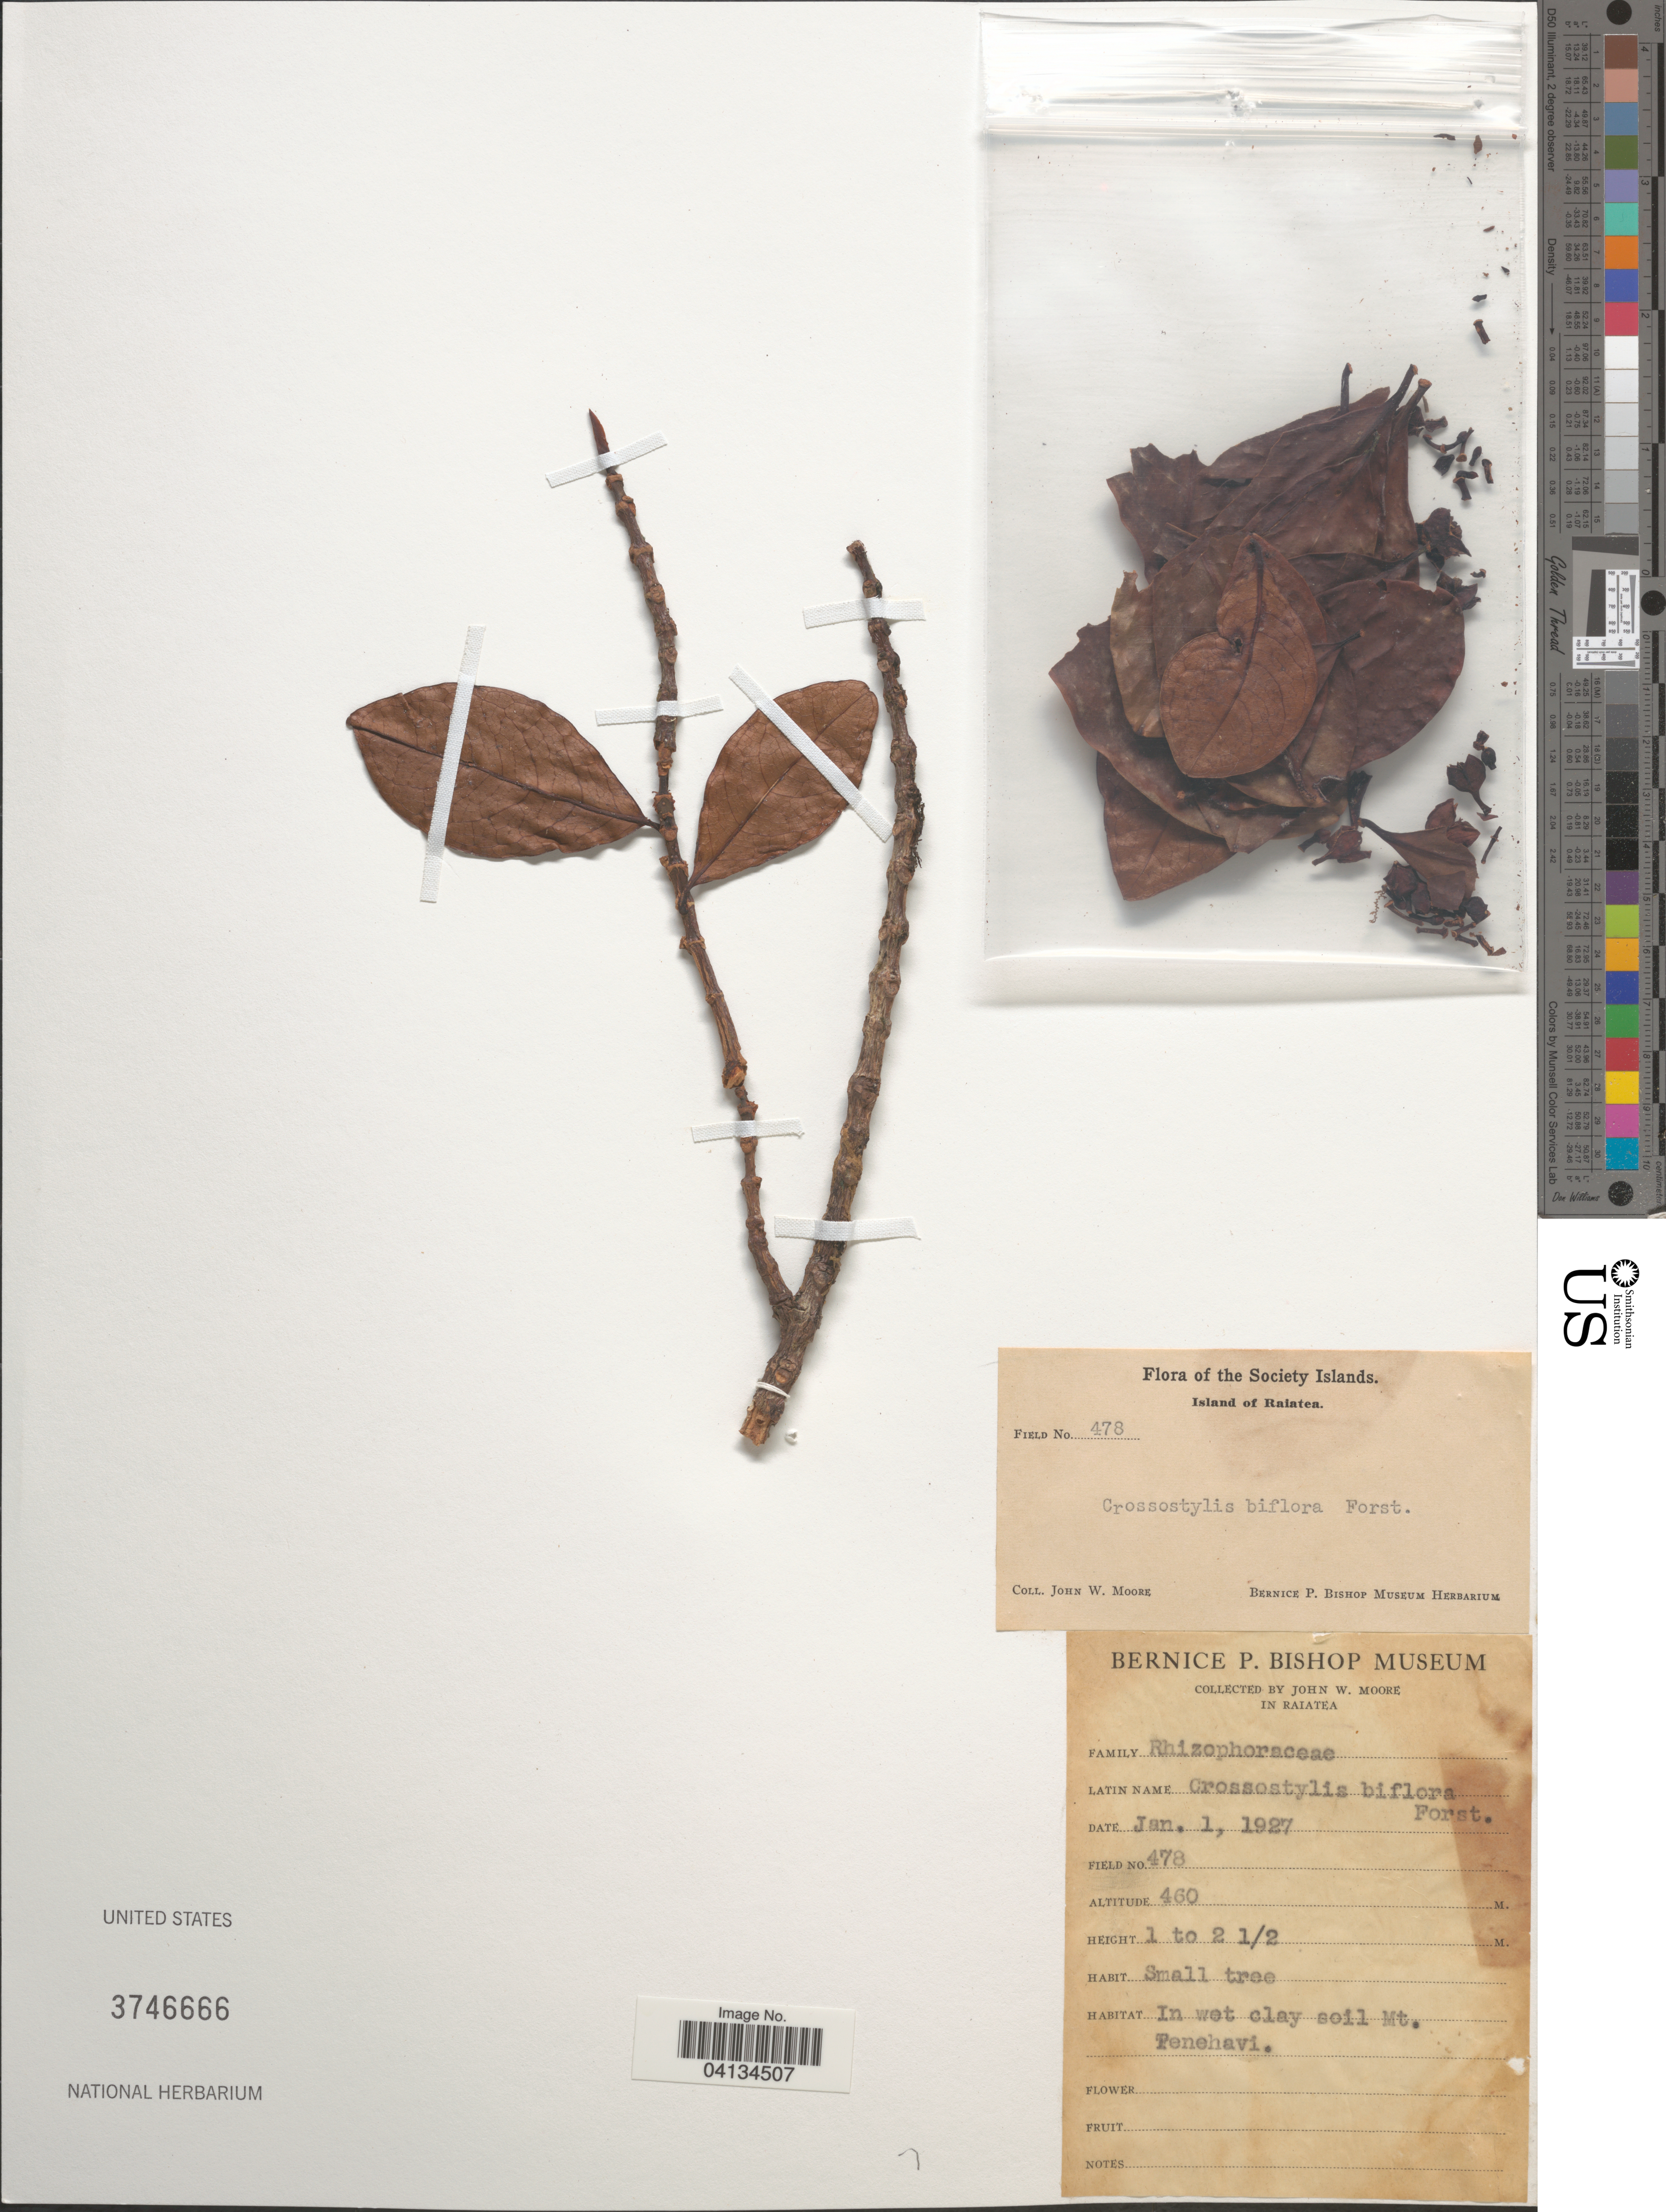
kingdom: Plantae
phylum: Tracheophyta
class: Magnoliopsida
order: Malpighiales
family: Rhizophoraceae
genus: Crossostylis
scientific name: Crossostylis biflora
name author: J.R. Forst. & G. Forst.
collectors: J. Moore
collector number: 478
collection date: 1927-01-01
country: French Polynesia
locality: The Society Islands. Island of Raiatea. In wet clay soil Mt. Tenehavi.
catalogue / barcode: US 3746666